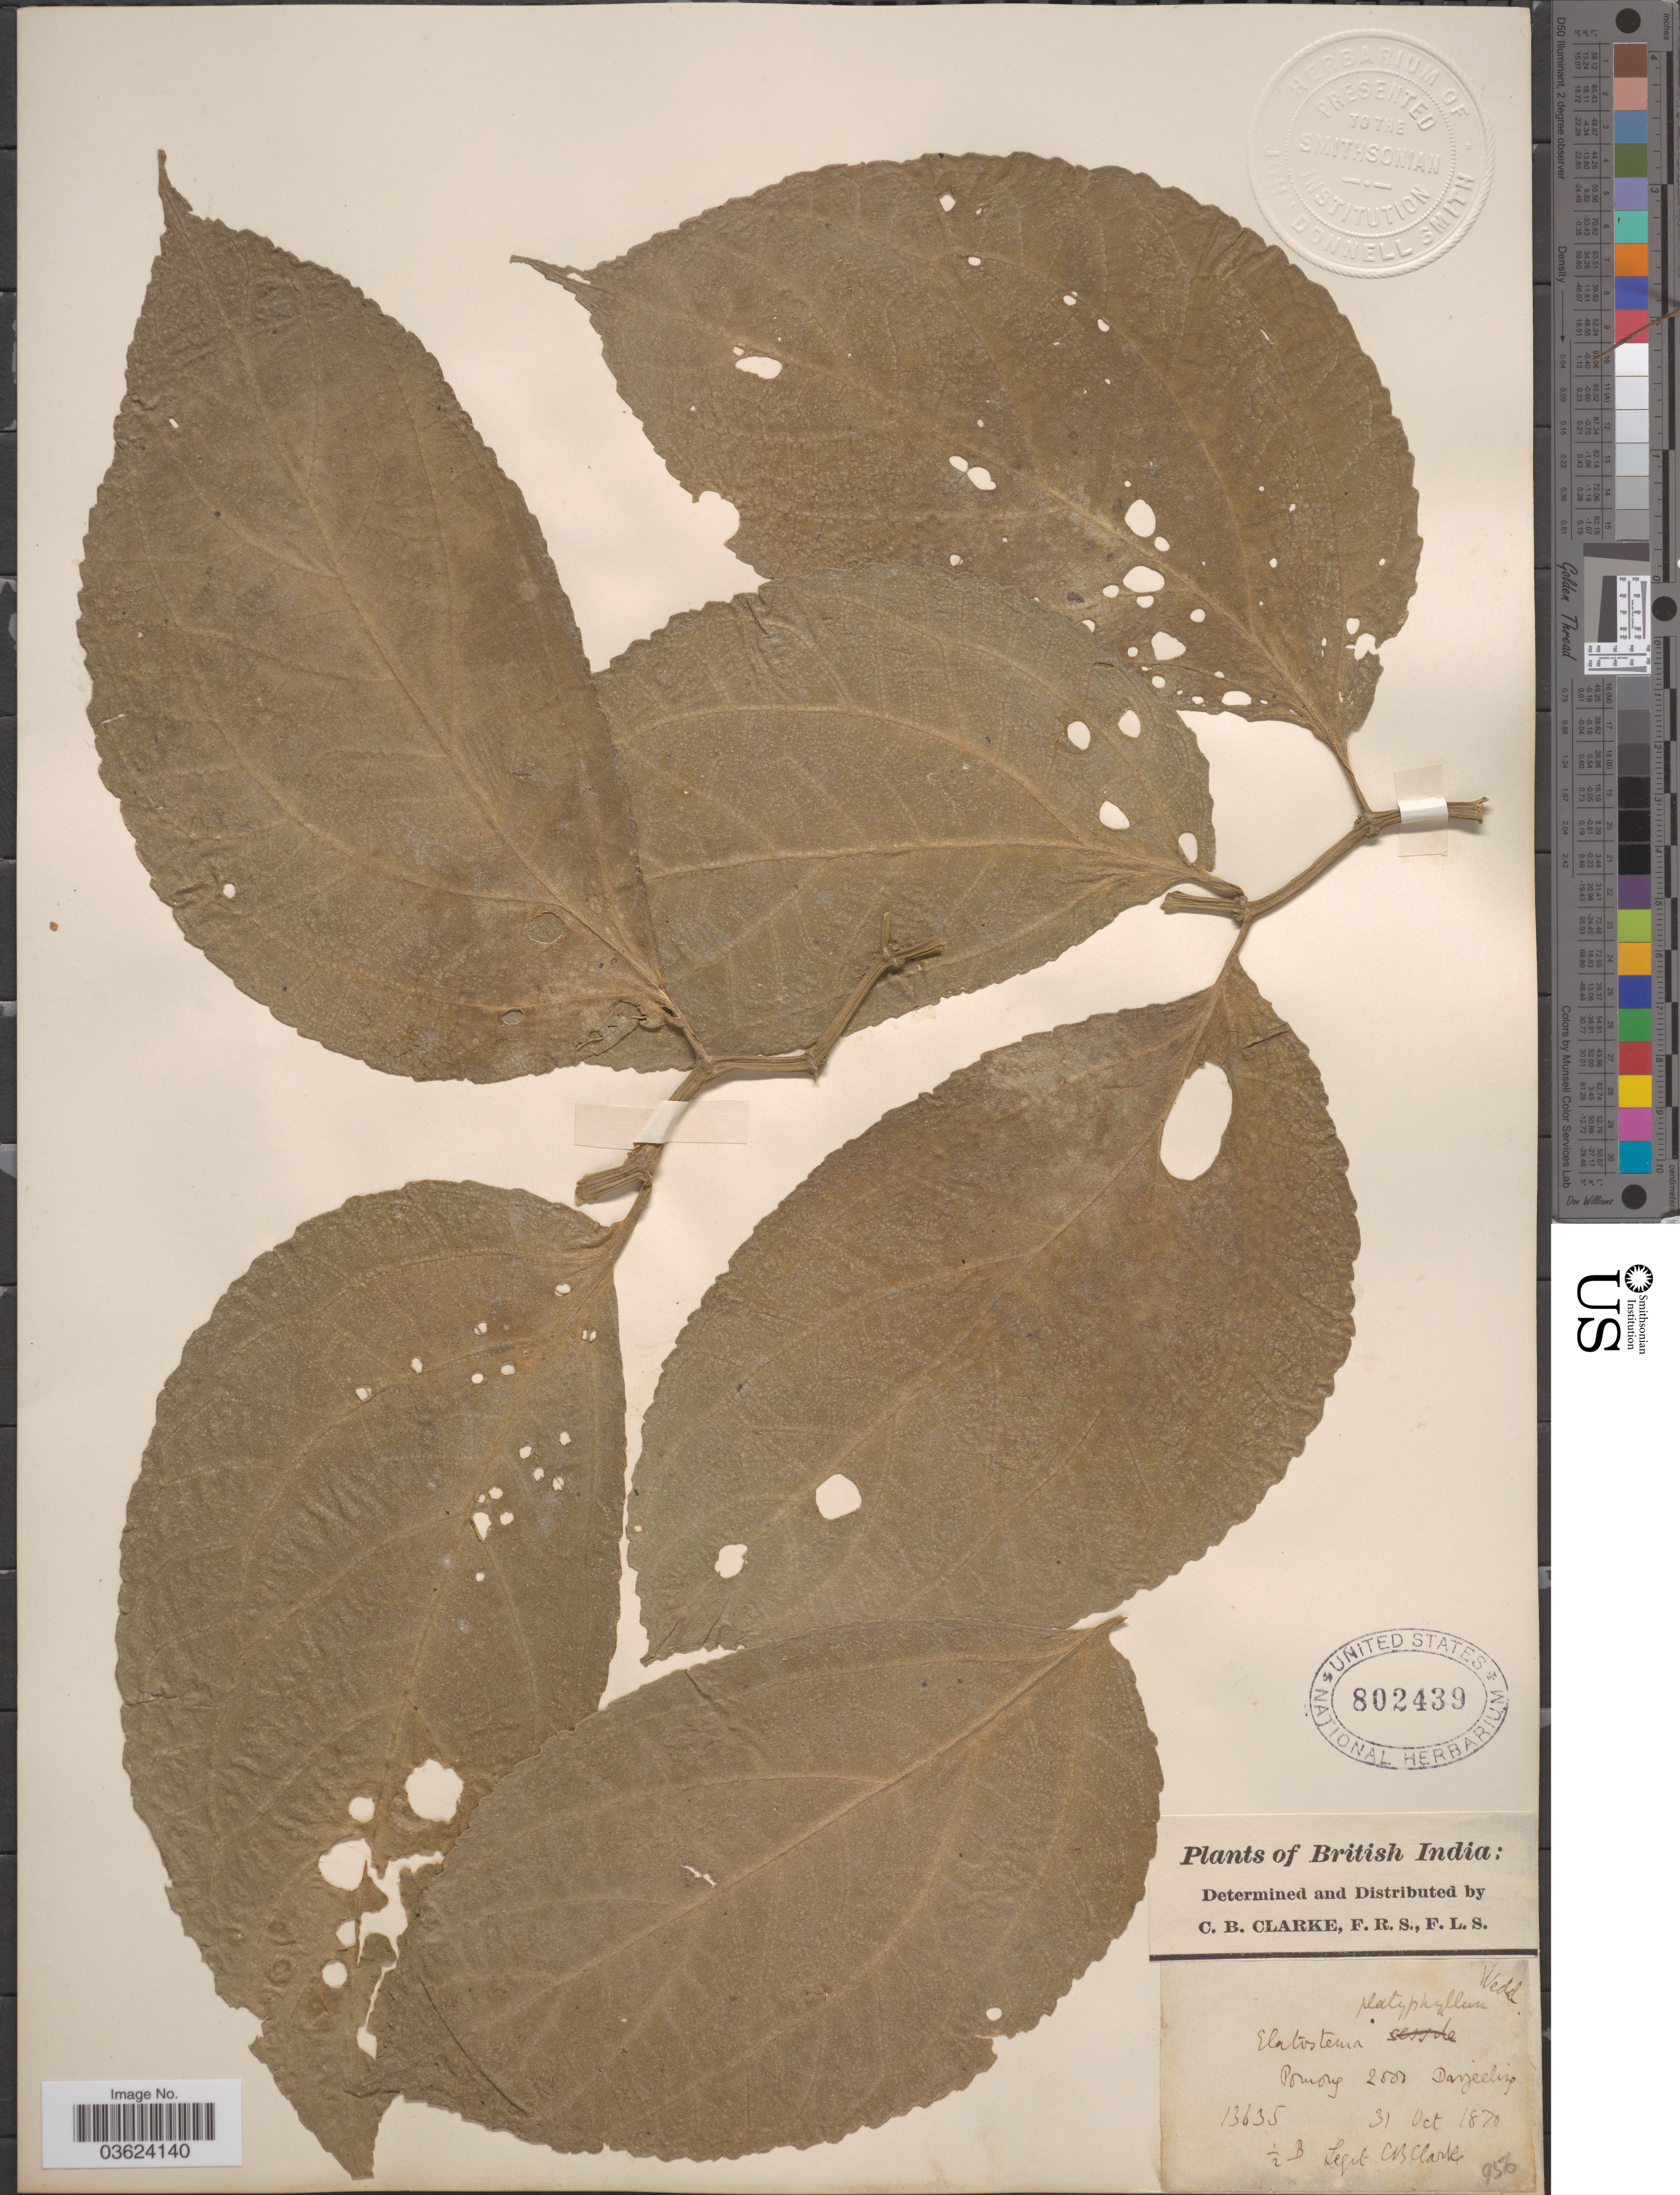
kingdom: Plantae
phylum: Tracheophyta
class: Magnoliopsida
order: Rosales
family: Urticaceae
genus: Elatostema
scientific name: Elatostema platyphyllum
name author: Wedd.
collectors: C. B. Clarke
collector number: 13635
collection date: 1870-10-31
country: India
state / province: West Bengal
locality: British India. Pomong Darjeeling.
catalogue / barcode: US 802439